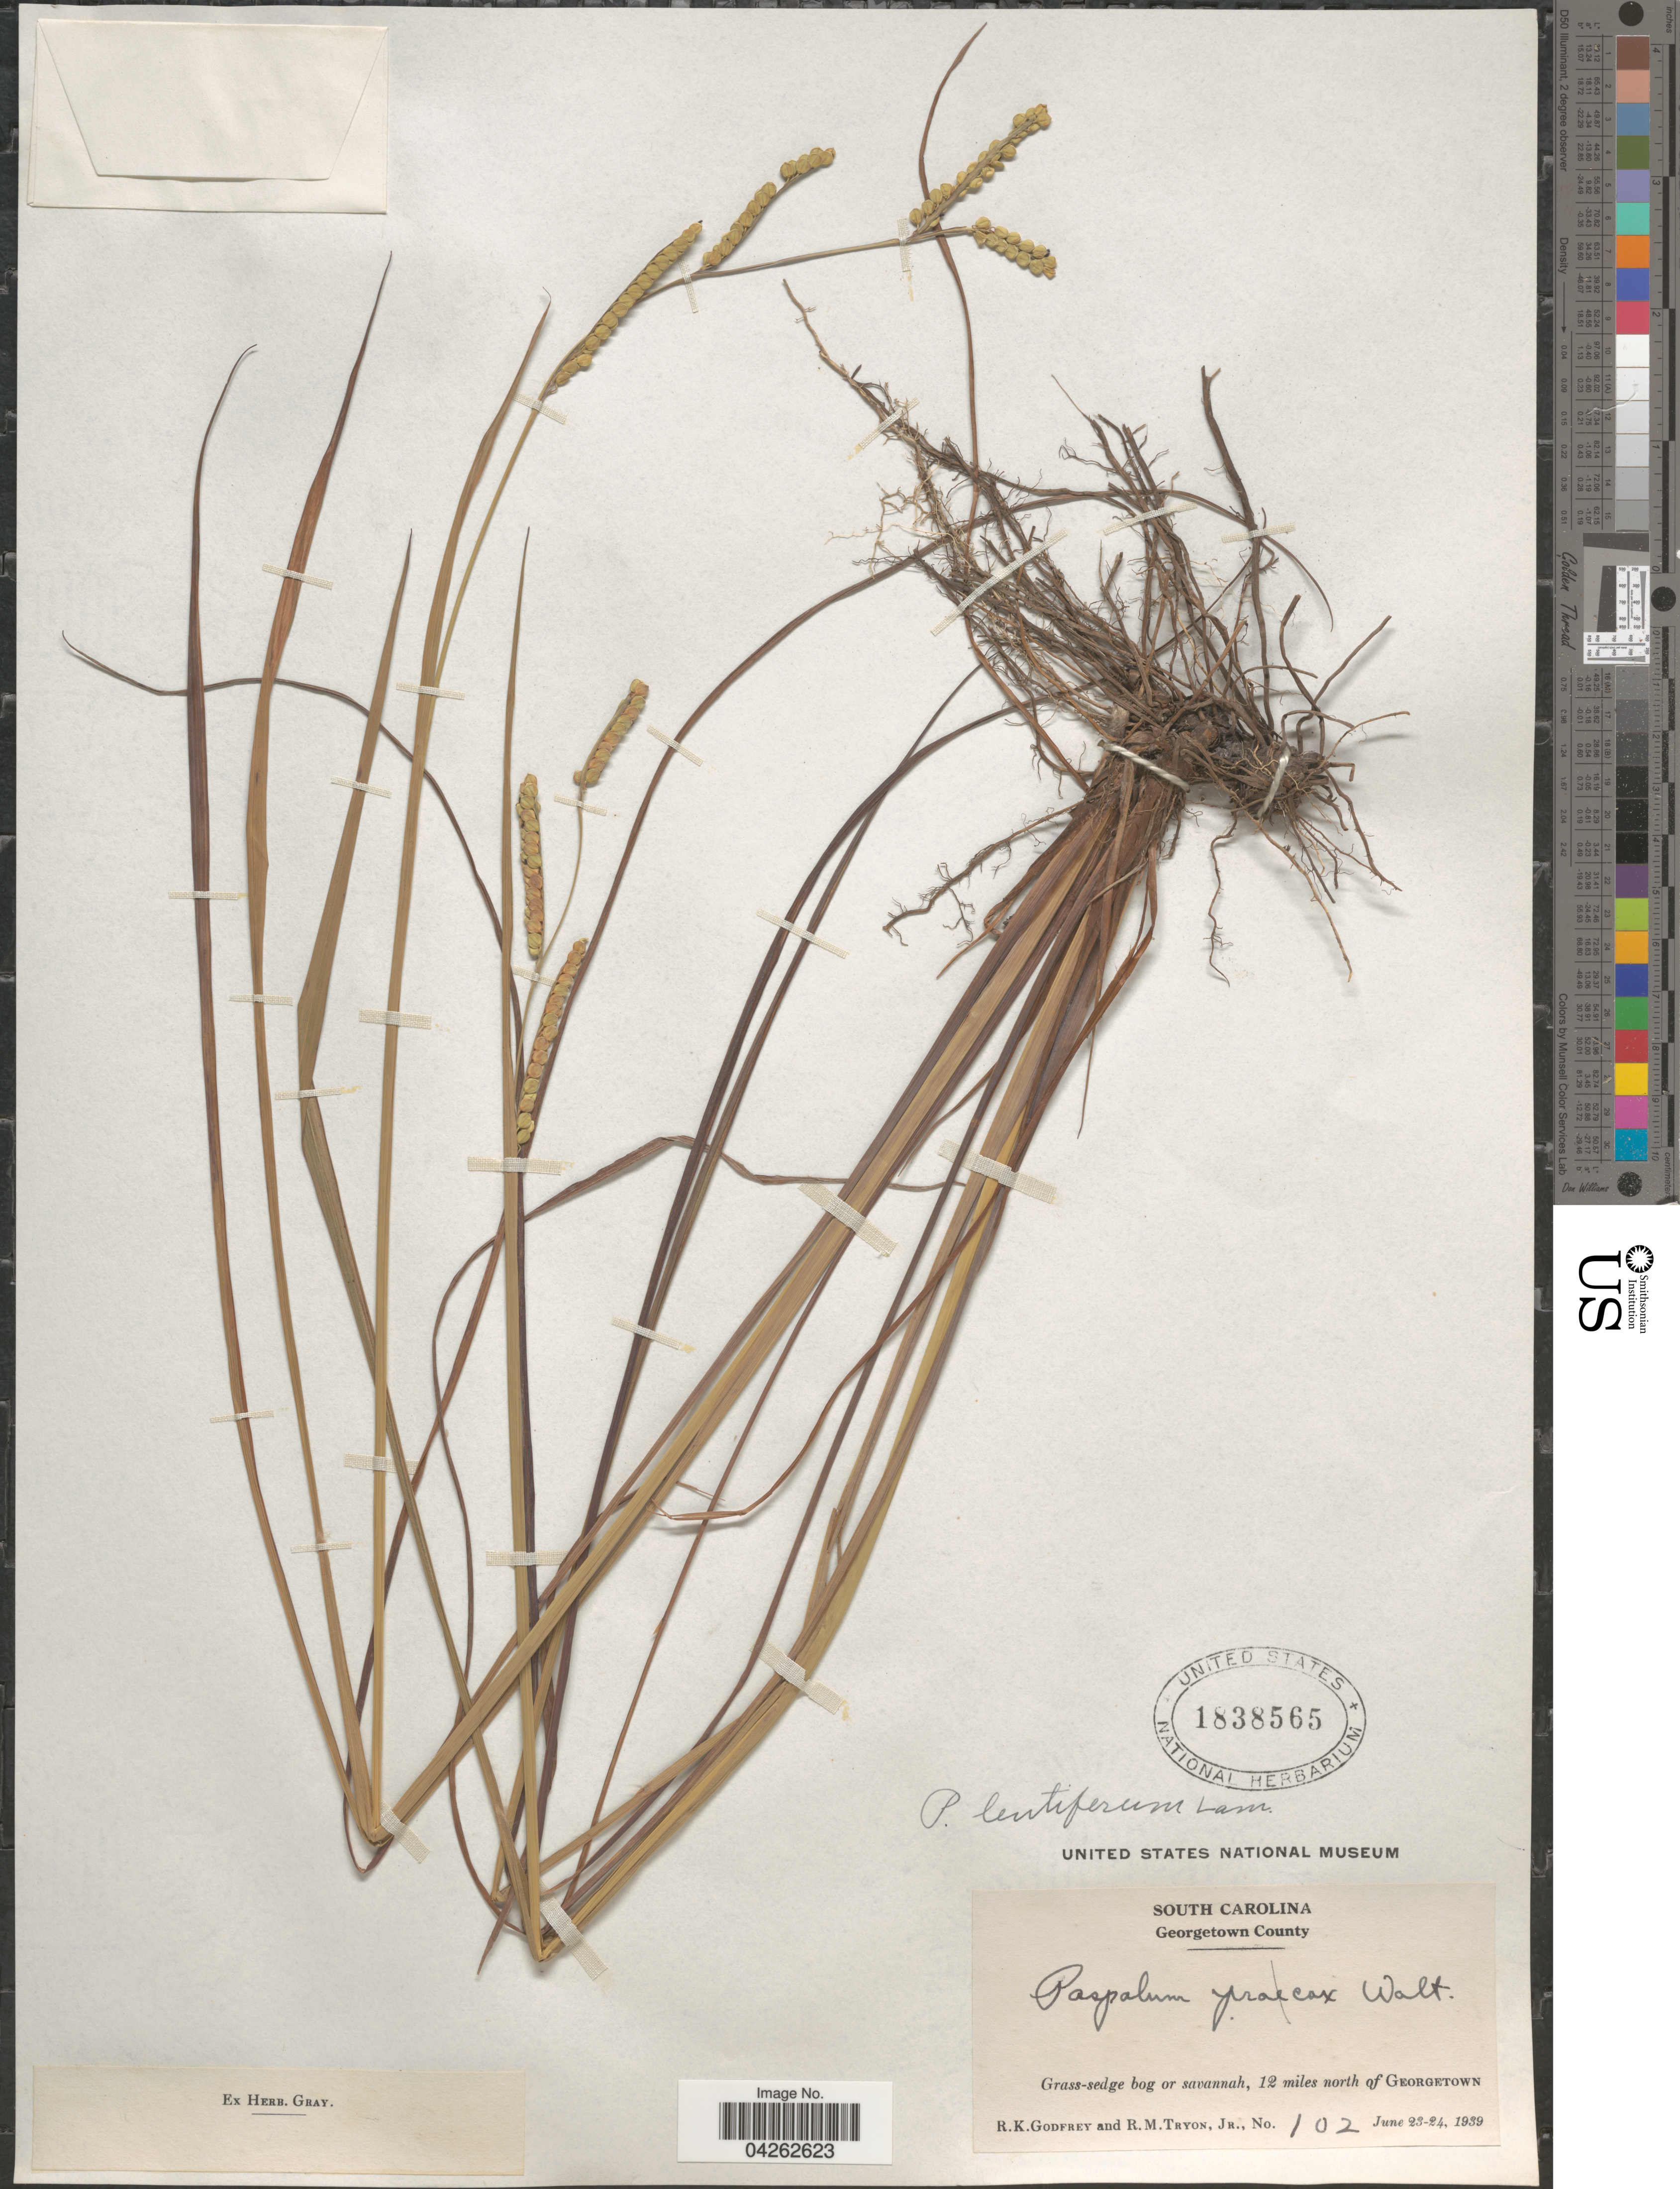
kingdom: Plantae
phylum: Tracheophyta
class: Liliopsida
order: Poales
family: Poaceae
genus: Paspalum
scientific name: Paspalum lentiferum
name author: Lam.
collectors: R. K. Godfrey & R. Tryon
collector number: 102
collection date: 1939-06-23/1939-06-24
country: United States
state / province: South Carolina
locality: Georgetown County. Grass-sedge bog or savannah, 12 miles north of Georgetown.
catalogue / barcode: US 1838565